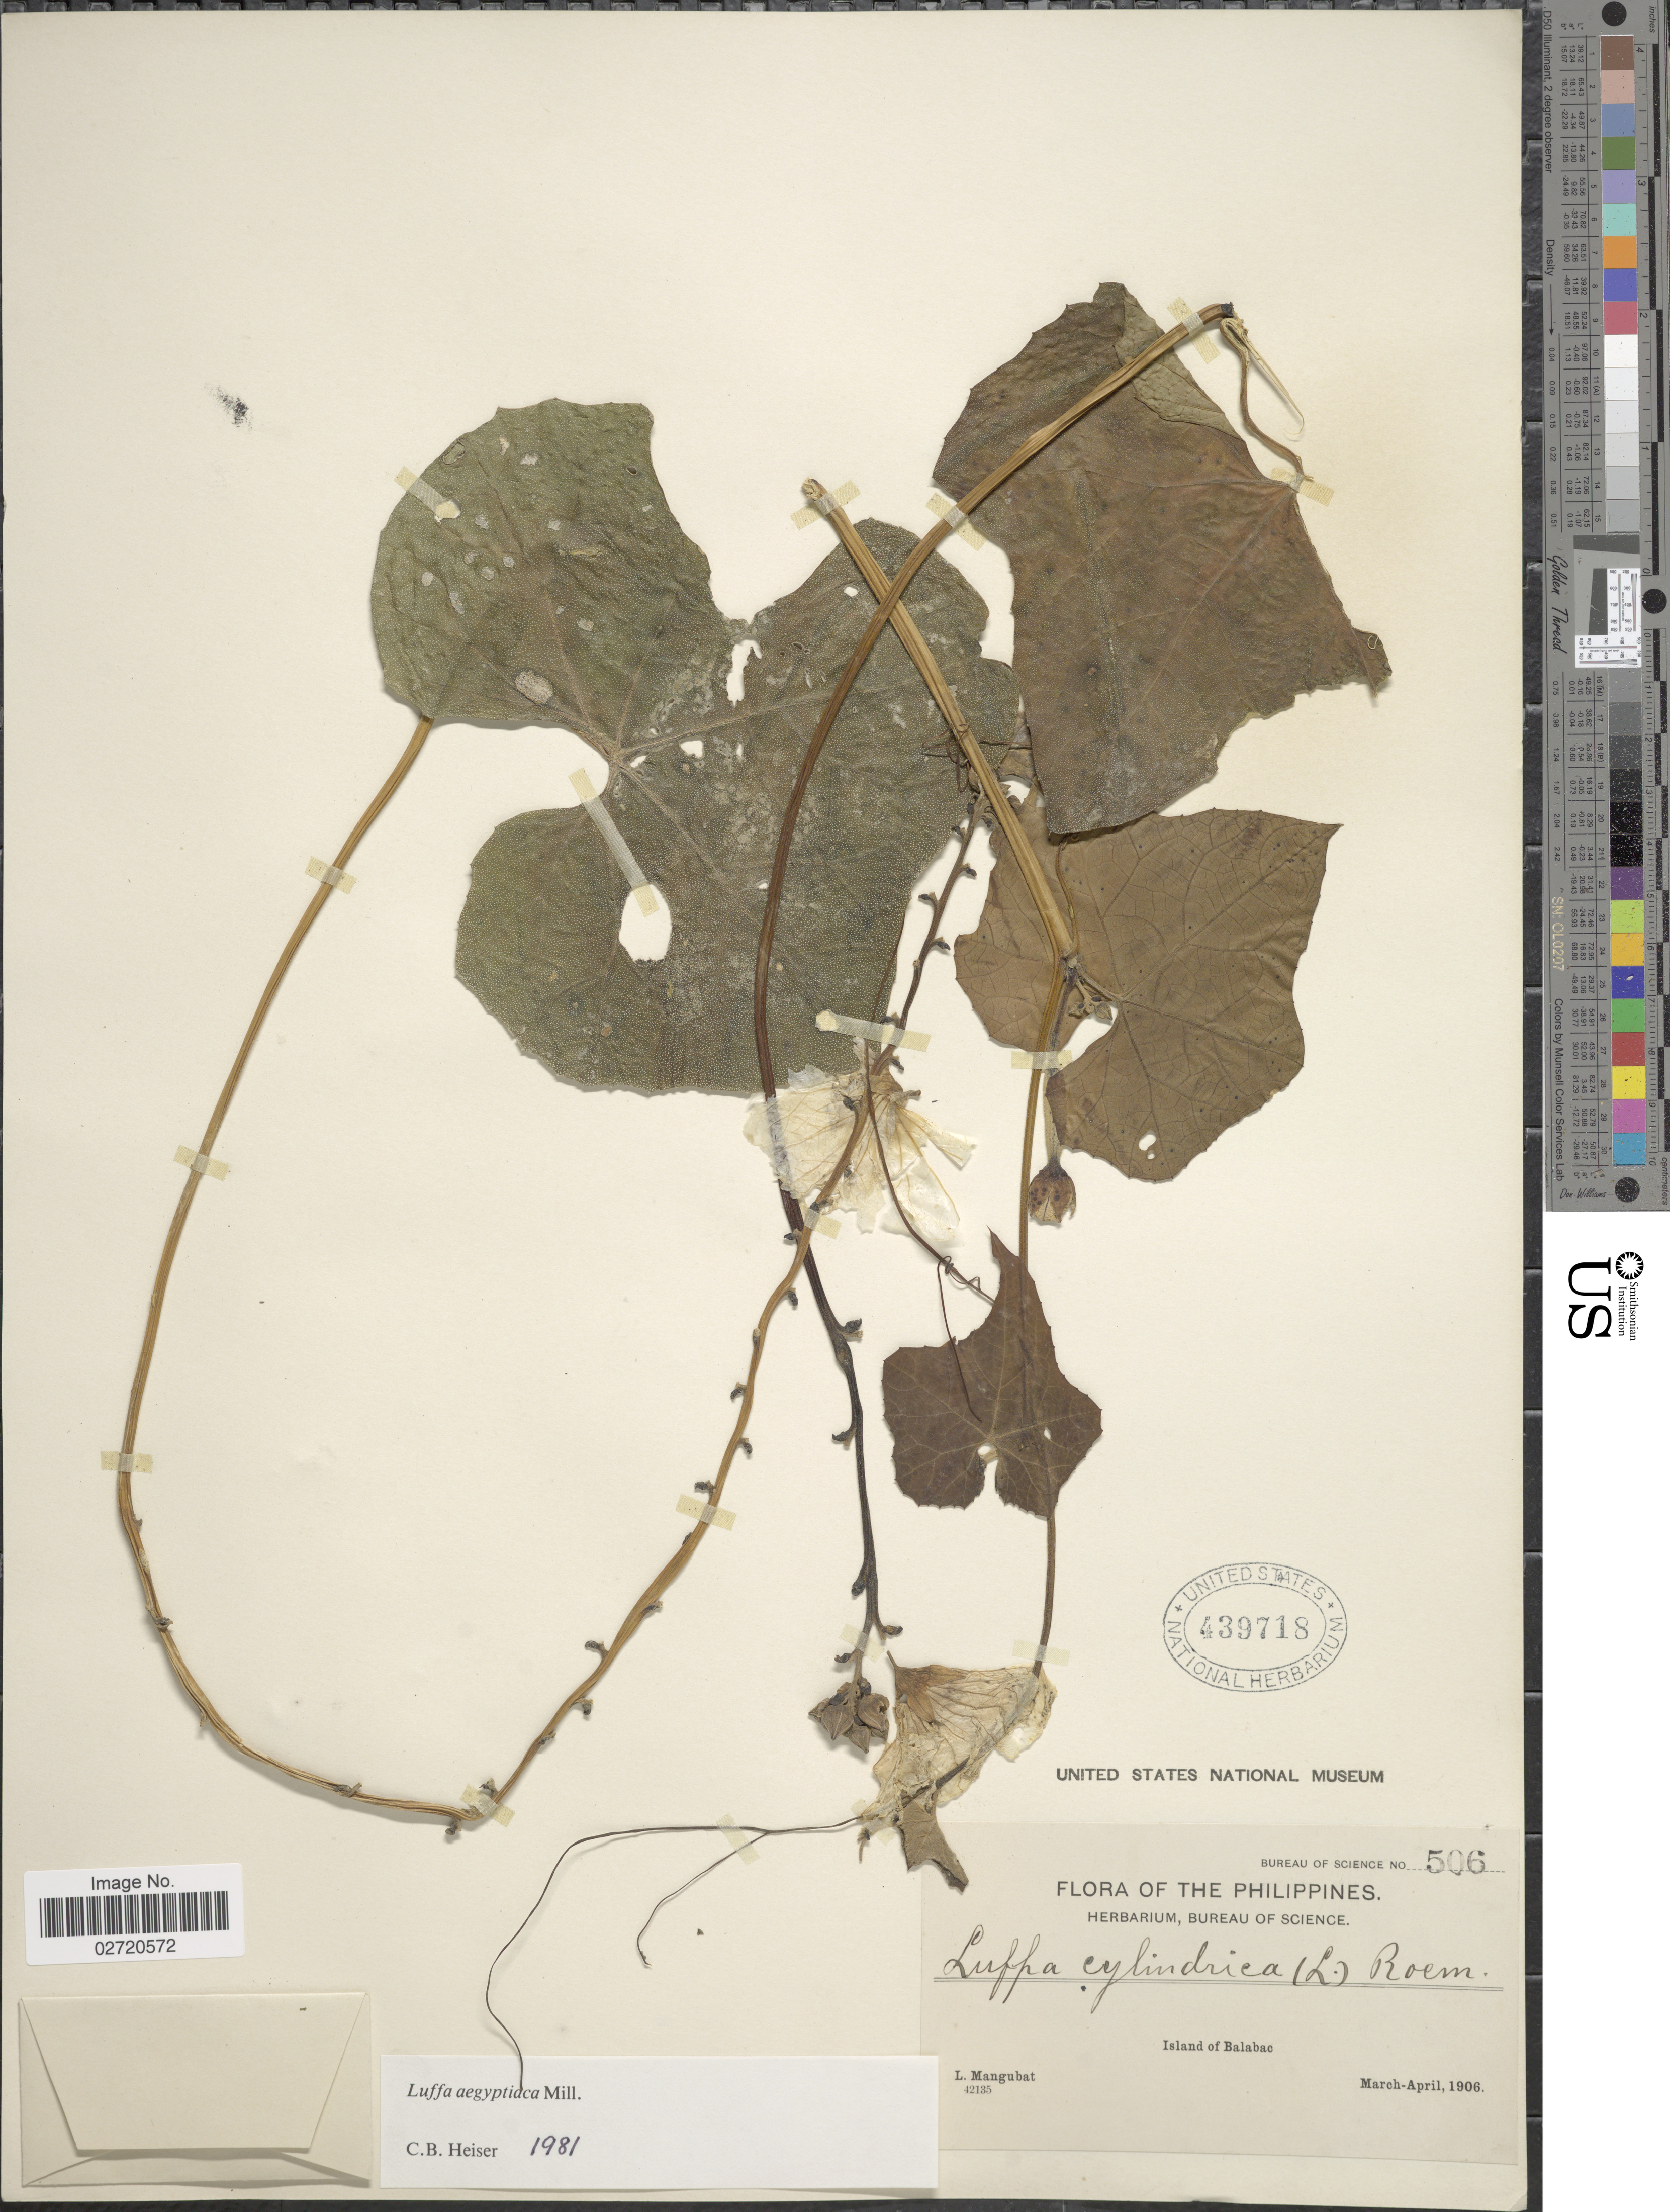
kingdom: Plantae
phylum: Tracheophyta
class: Magnoliopsida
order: Cucurbitales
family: Cucurbitaceae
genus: Luffa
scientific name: Luffa aegyptiaca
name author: Mill.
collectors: L. Mangubat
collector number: Bureau of Science 506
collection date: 1906-03/1906-04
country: Philippines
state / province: Mimaropa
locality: Island of Balabac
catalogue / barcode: US 439718